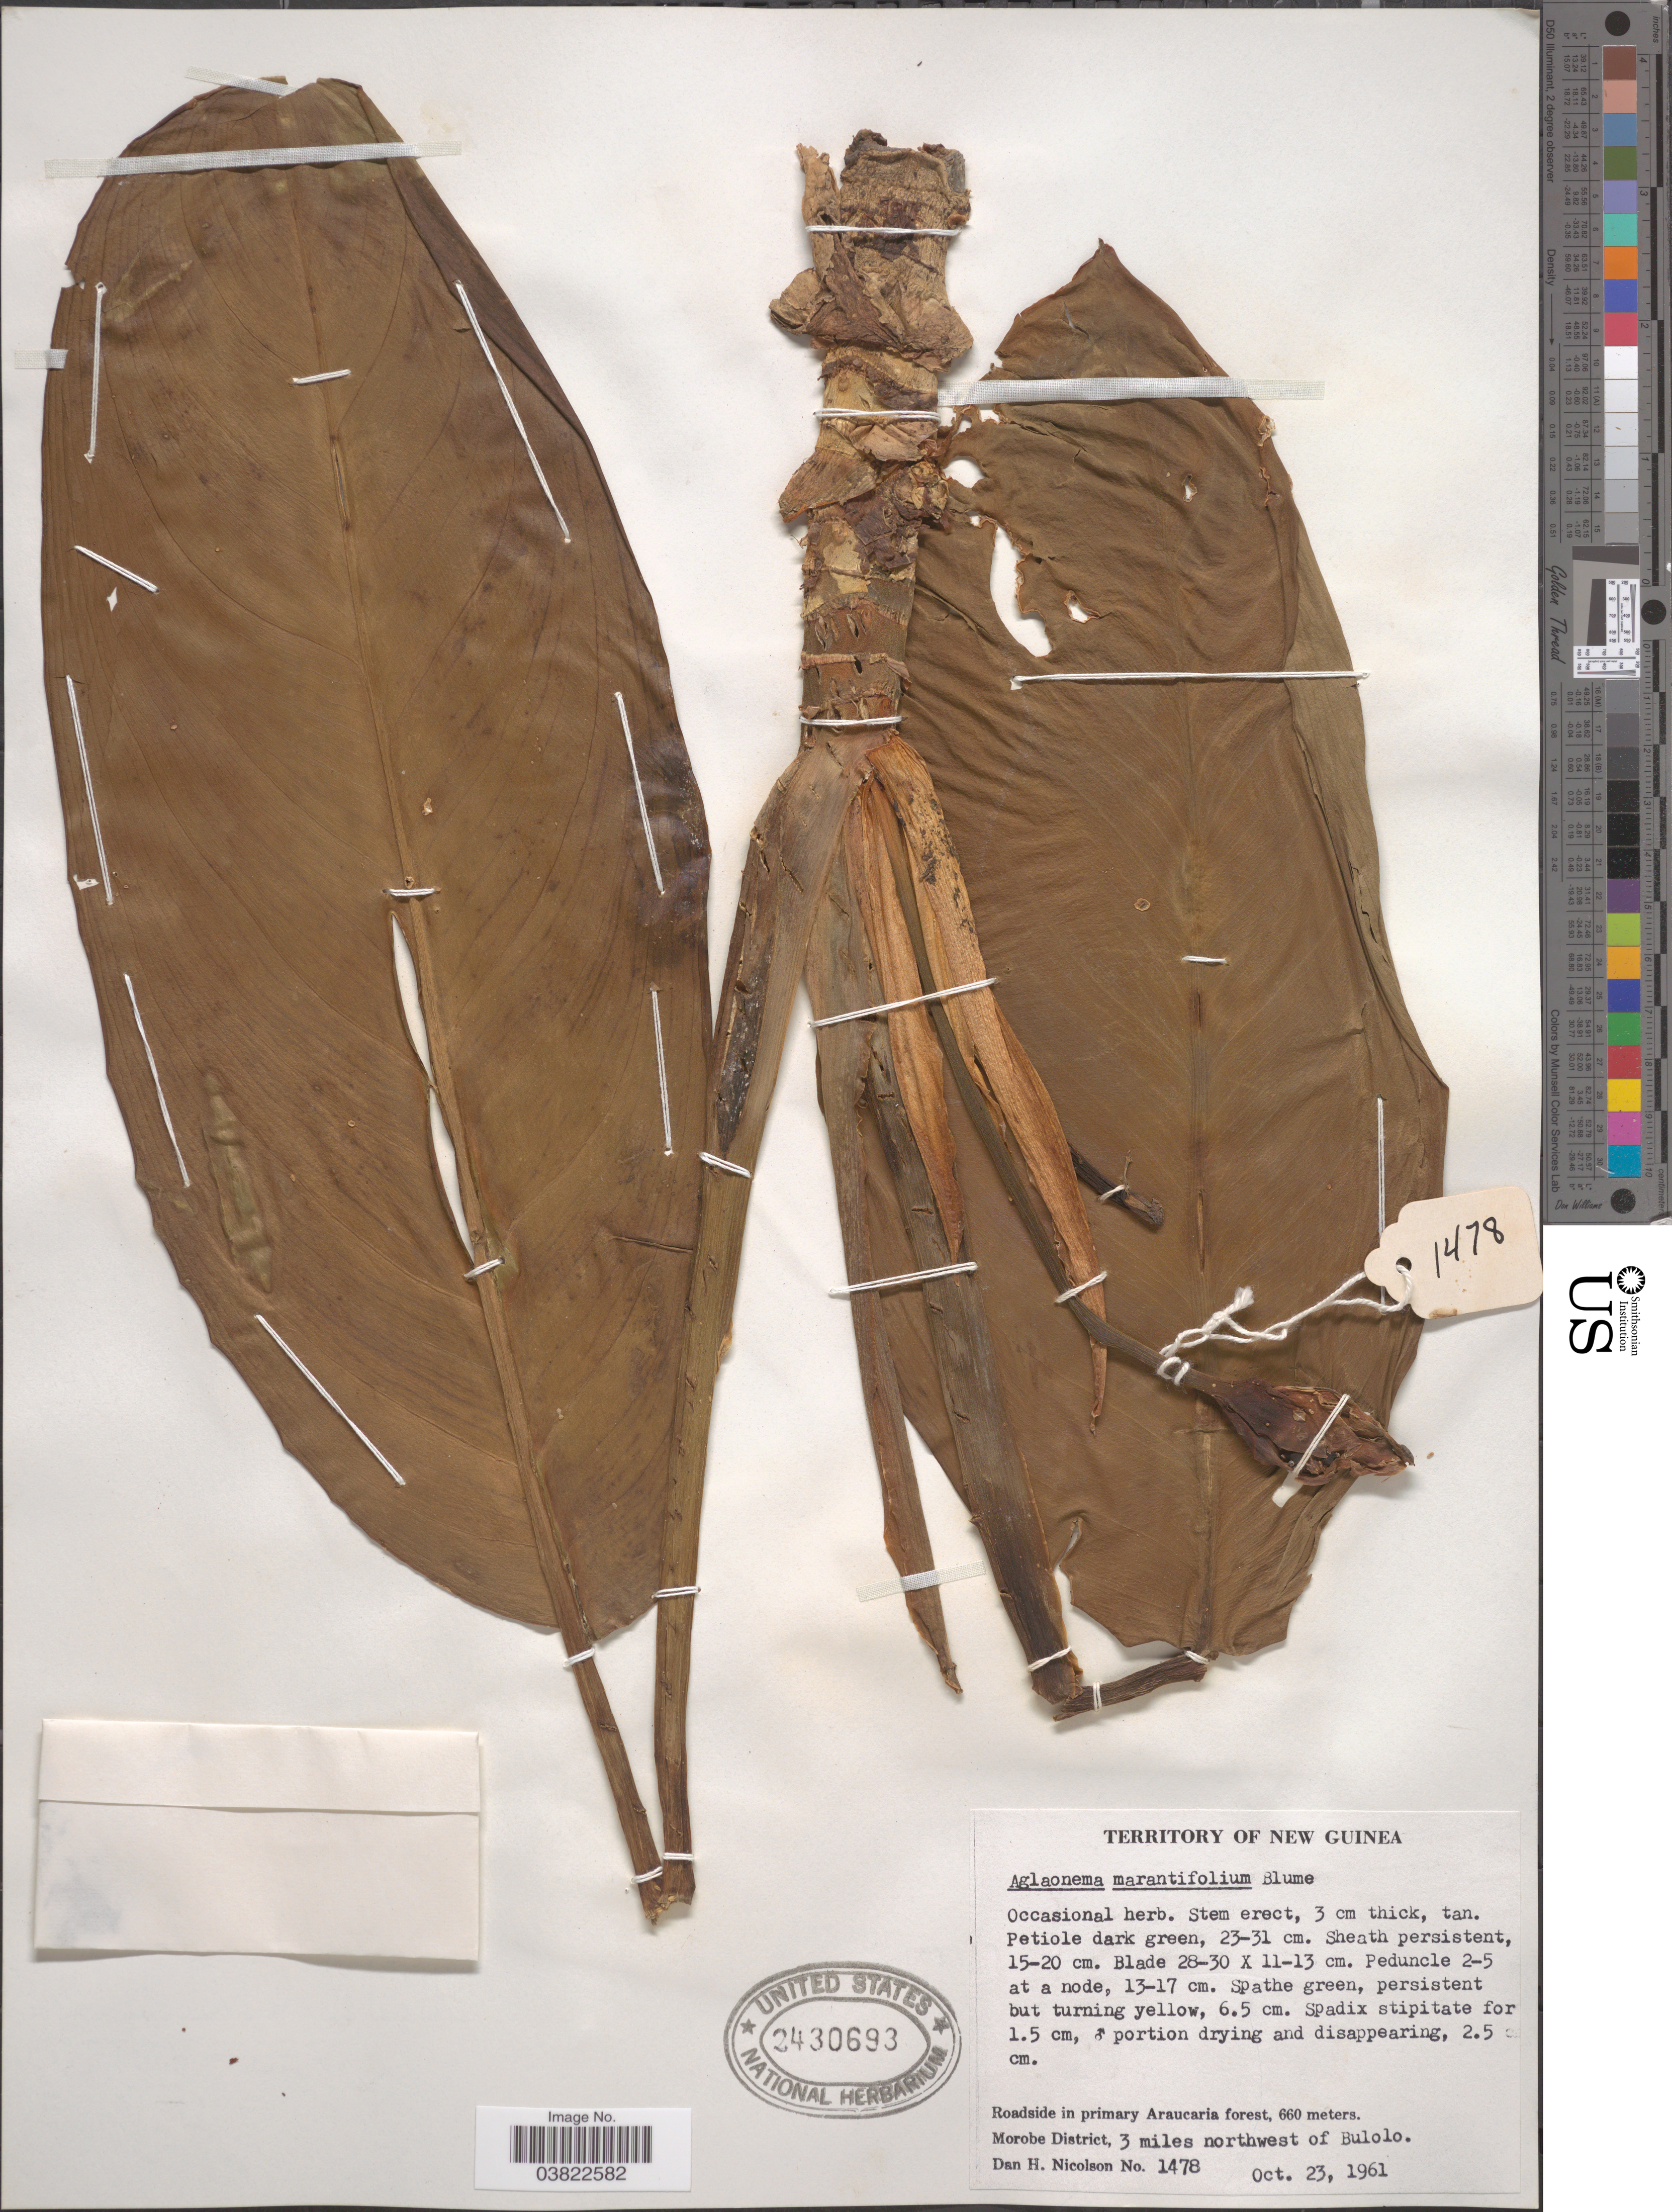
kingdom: Plantae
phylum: Tracheophyta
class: Liliopsida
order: Alismatales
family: Araceae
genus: Aglaonema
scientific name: Aglaonema marantifolium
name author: Blume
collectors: D. H. Nicolson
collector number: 1478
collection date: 1961-10-23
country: Papua New Guinea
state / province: Morobe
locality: Territory of New Guinea. Morobe District, 3 miles northwest of Bulolo.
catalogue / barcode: US 2430693